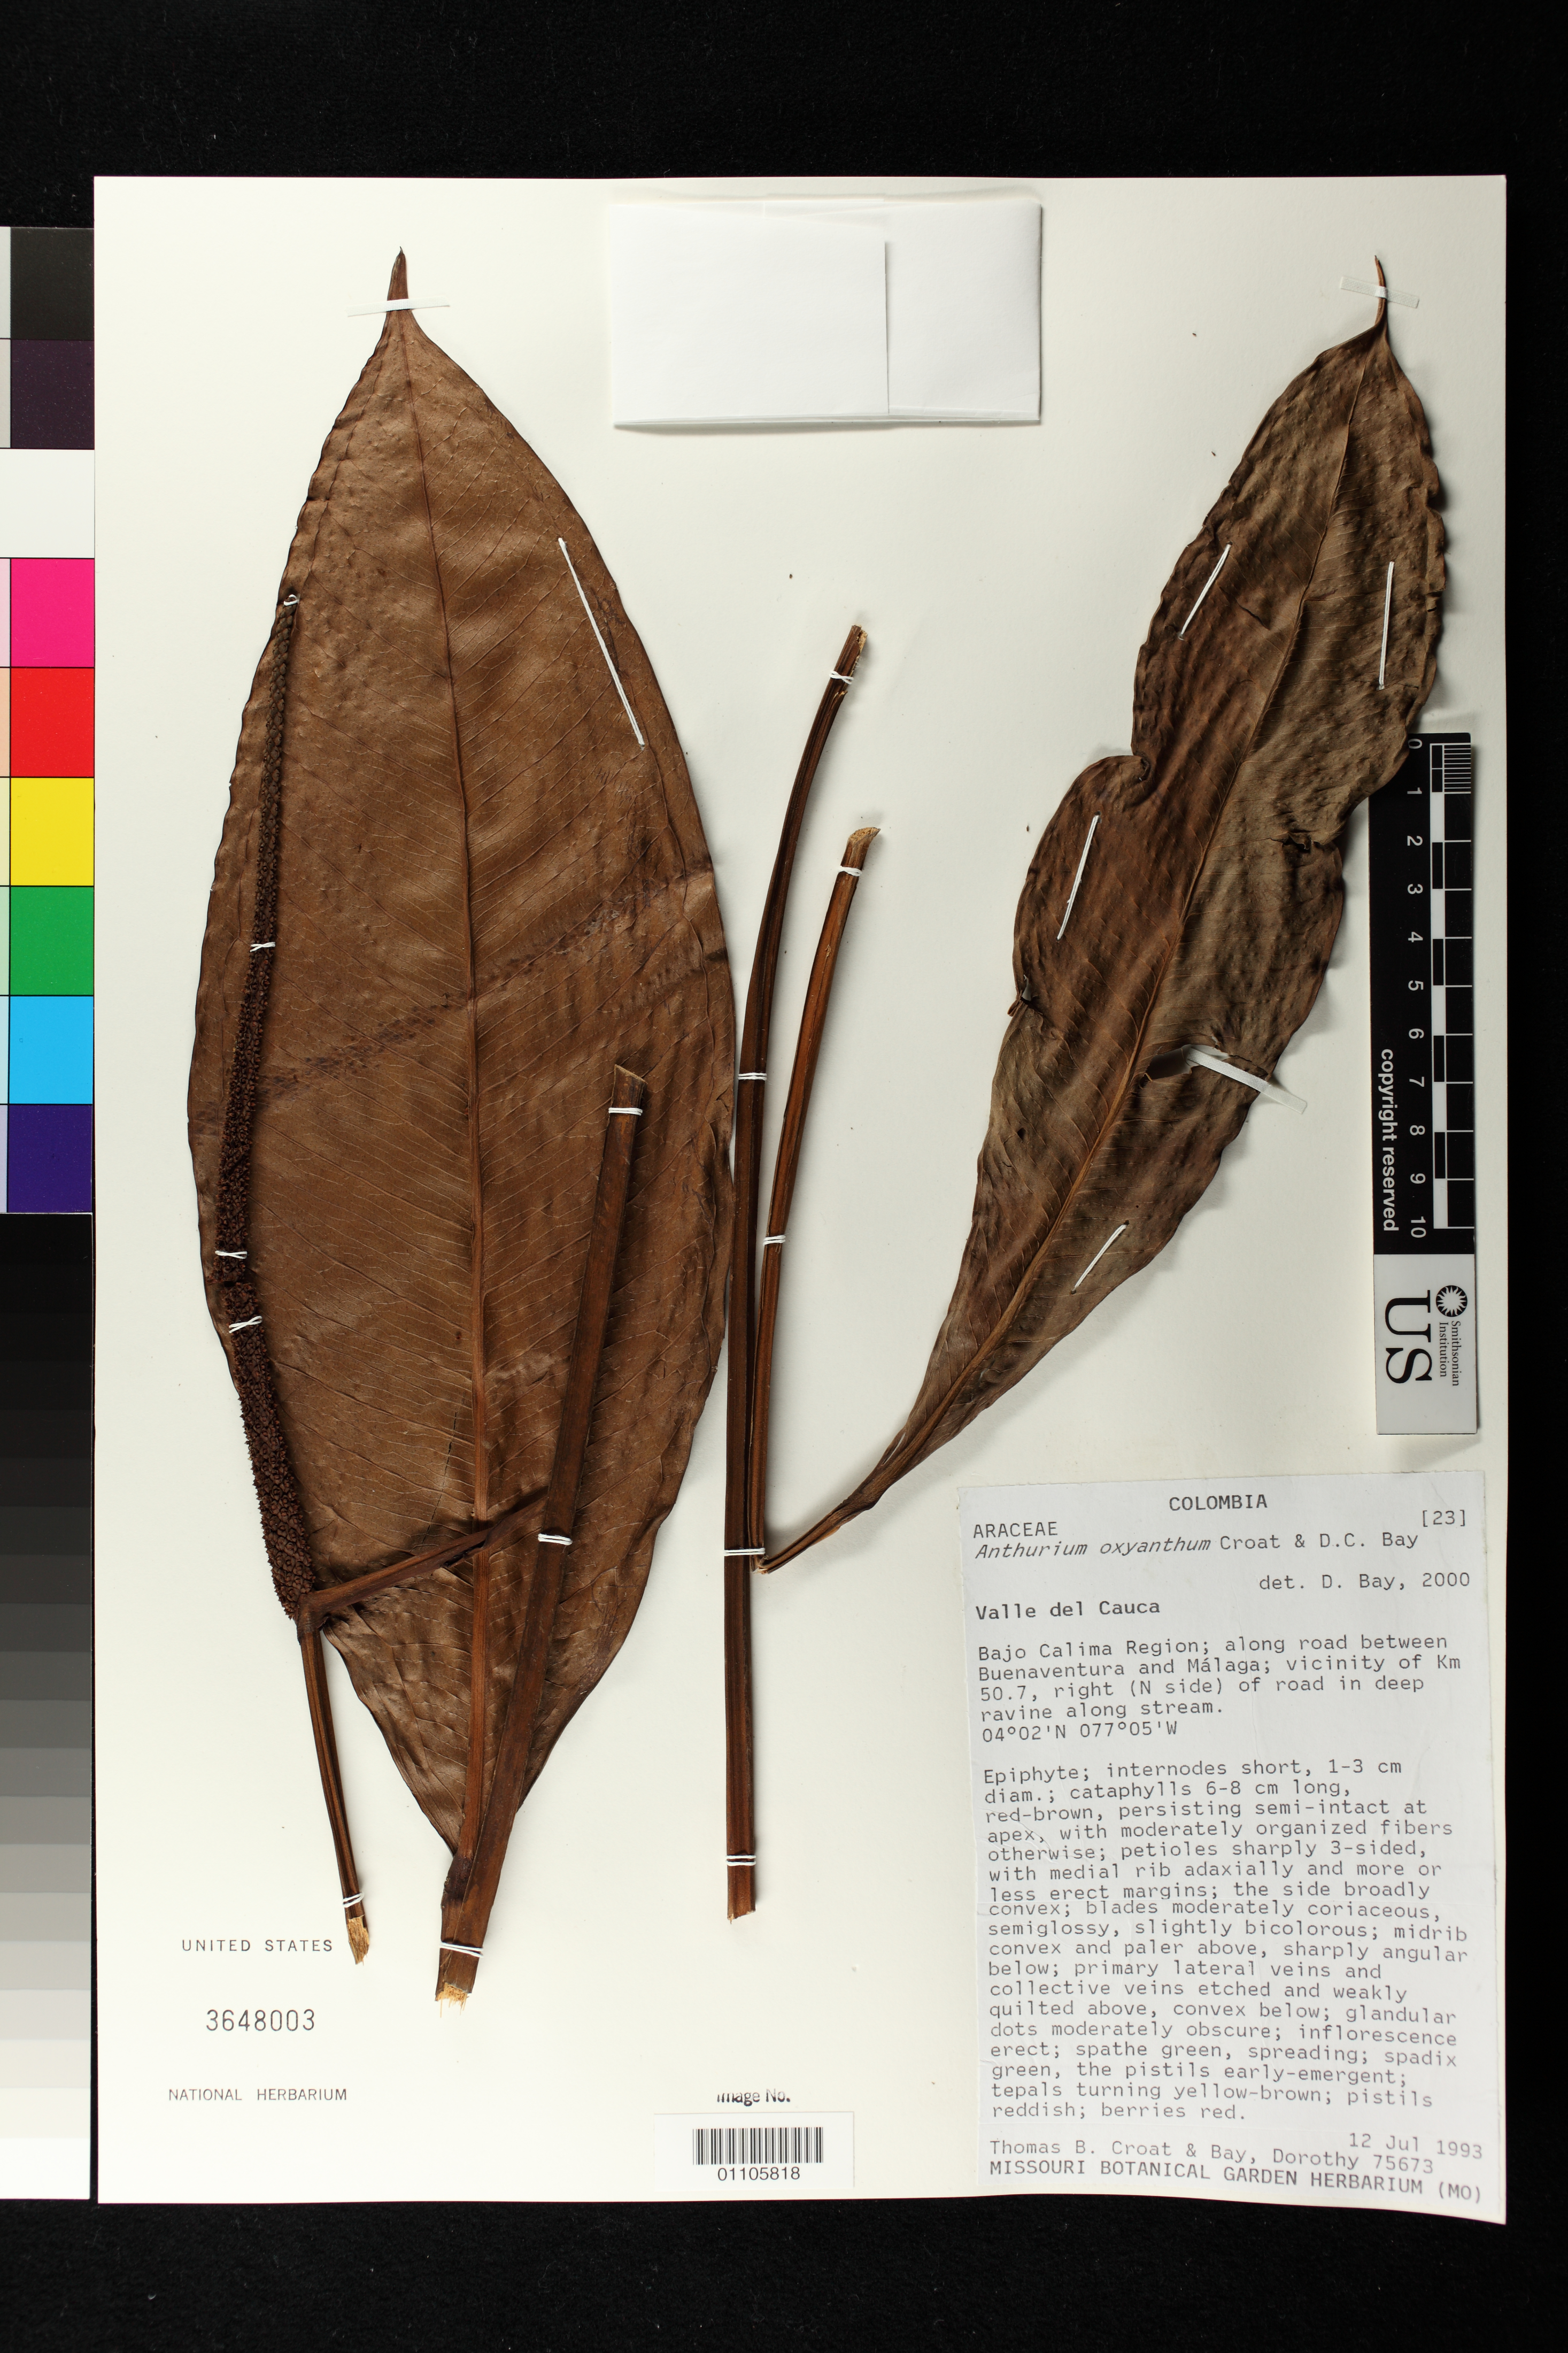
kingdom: Plantae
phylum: Tracheophyta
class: Liliopsida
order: Alismatales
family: Araceae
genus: Anthurium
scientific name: Anthurium oxyanthum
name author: Croat & D.C. Bay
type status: Isotype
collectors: T. B. Croat & D. C. Bay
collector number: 75673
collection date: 1993-07-12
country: Colombia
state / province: Valle del Cauca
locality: Bajo Calima region; along road between Buenaventura and Málaga; vicinity of Km 50.7, right (N side) of road in deep ravine along stream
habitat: In deep ravine along stream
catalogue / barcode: US 3648003